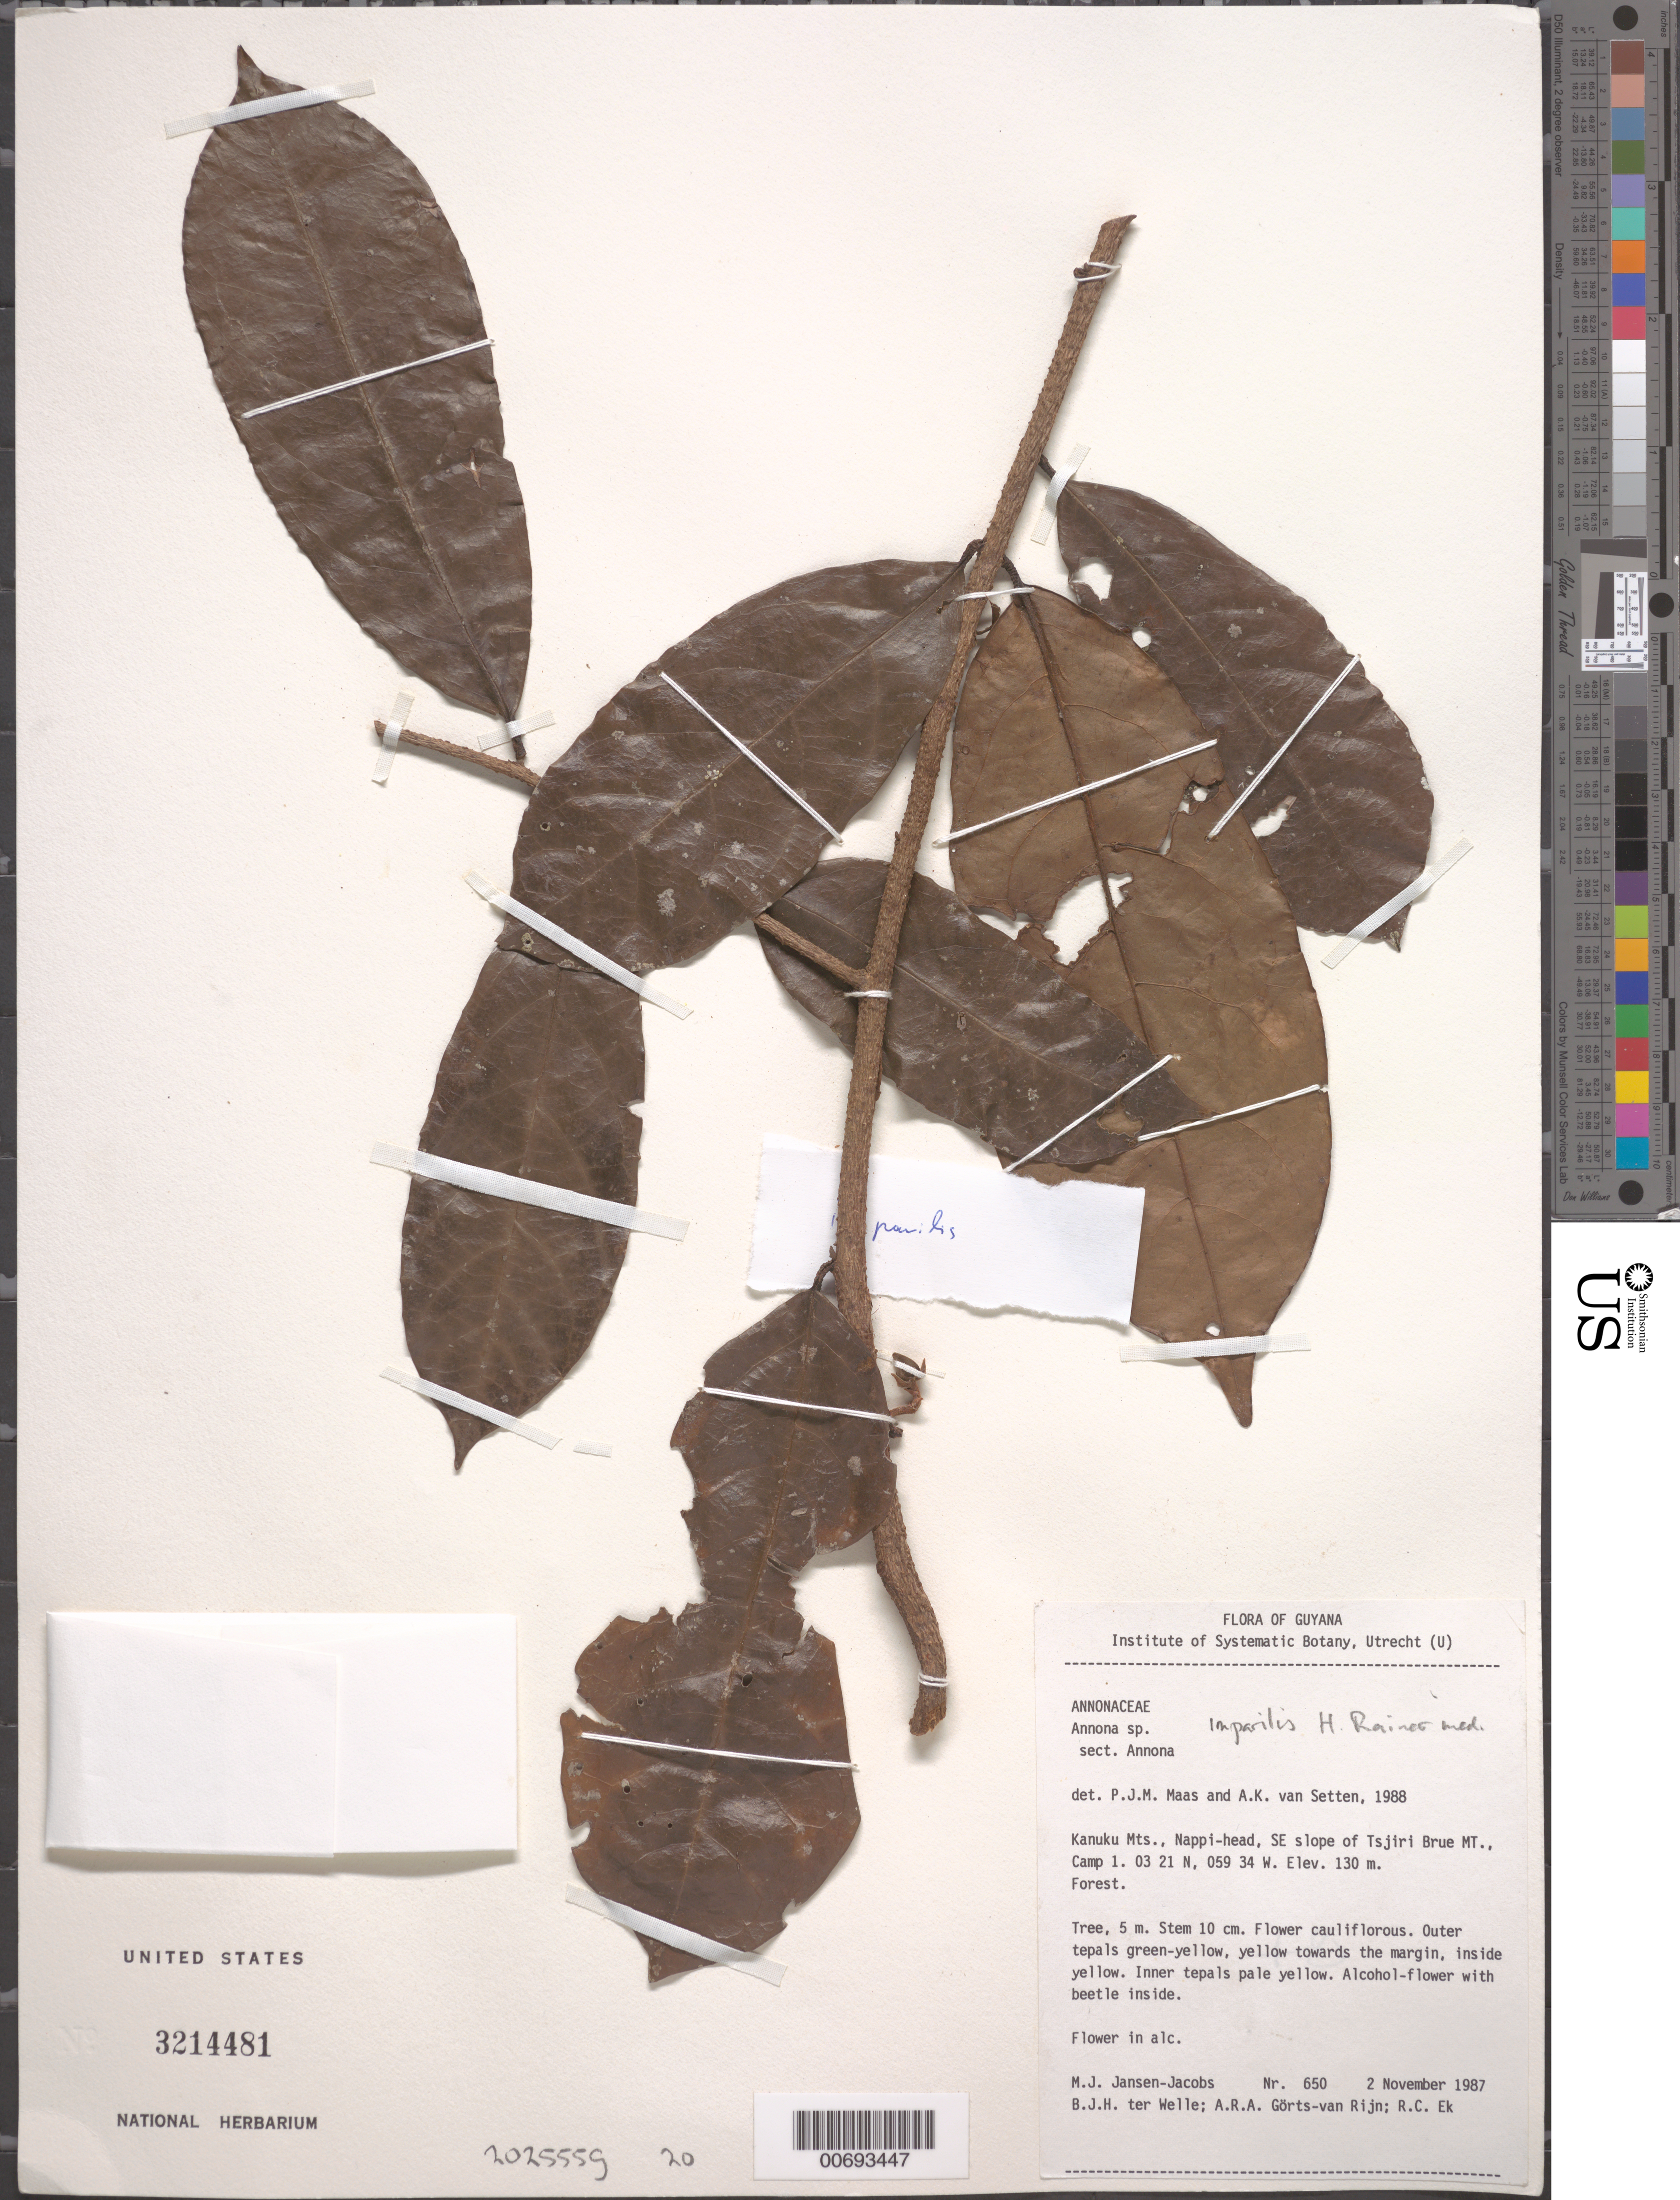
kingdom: Plantae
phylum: Tracheophyta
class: Magnoliopsida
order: Magnoliales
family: Annonaceae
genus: Annona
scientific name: Annona imparilis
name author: H. Rainer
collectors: M. J. Jansen-Jacobs, B. Welle, A. .R. A. Görts-van Rijn & R. C. Ek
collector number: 650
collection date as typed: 2-Nov-87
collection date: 1987-11-02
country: Guyana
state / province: U. Takutu-U. Essequibo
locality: Kanuku Mts., Nappi-head on Nappi Creek, camp 1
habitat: Forest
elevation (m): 130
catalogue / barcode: US 3214481